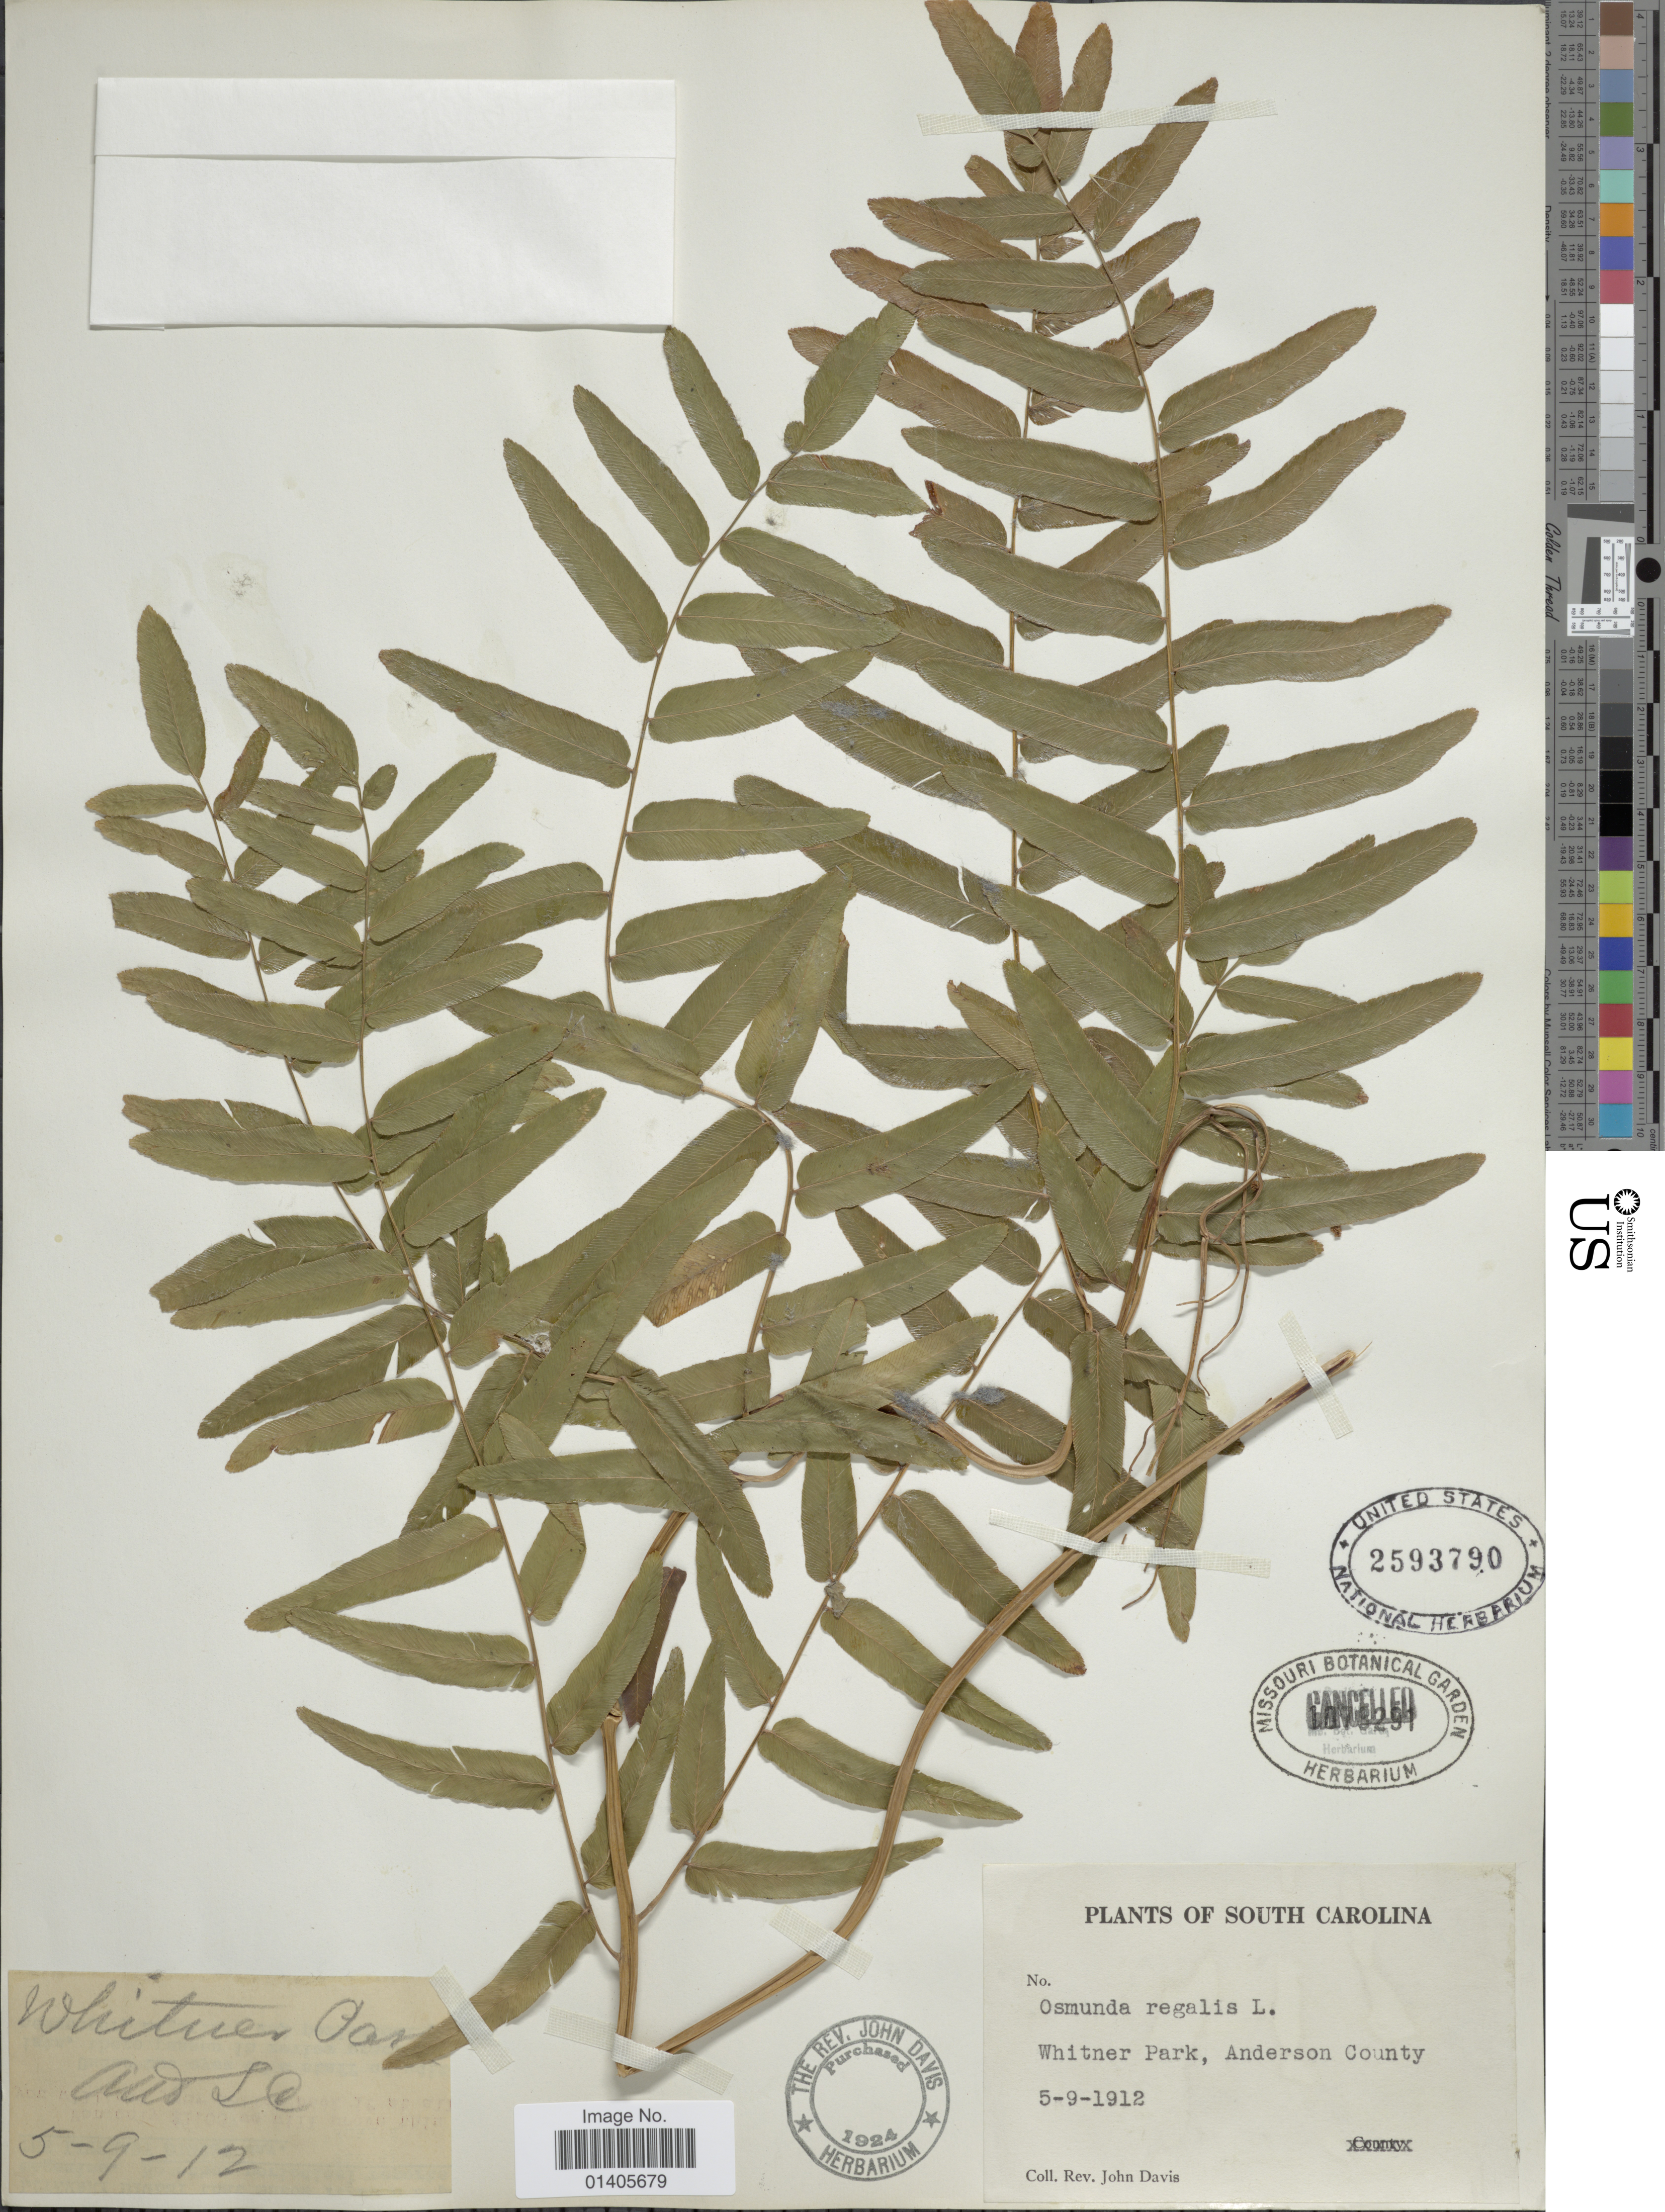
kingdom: Plantae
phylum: Tracheophyta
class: Polypodiopsida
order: Osmundales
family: Osmundaceae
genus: Osmunda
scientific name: Osmunda regalis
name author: L.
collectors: J. Davis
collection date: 1912-09-05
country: United States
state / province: South Carolina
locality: Whitner Park, Anderson County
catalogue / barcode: US 2593790